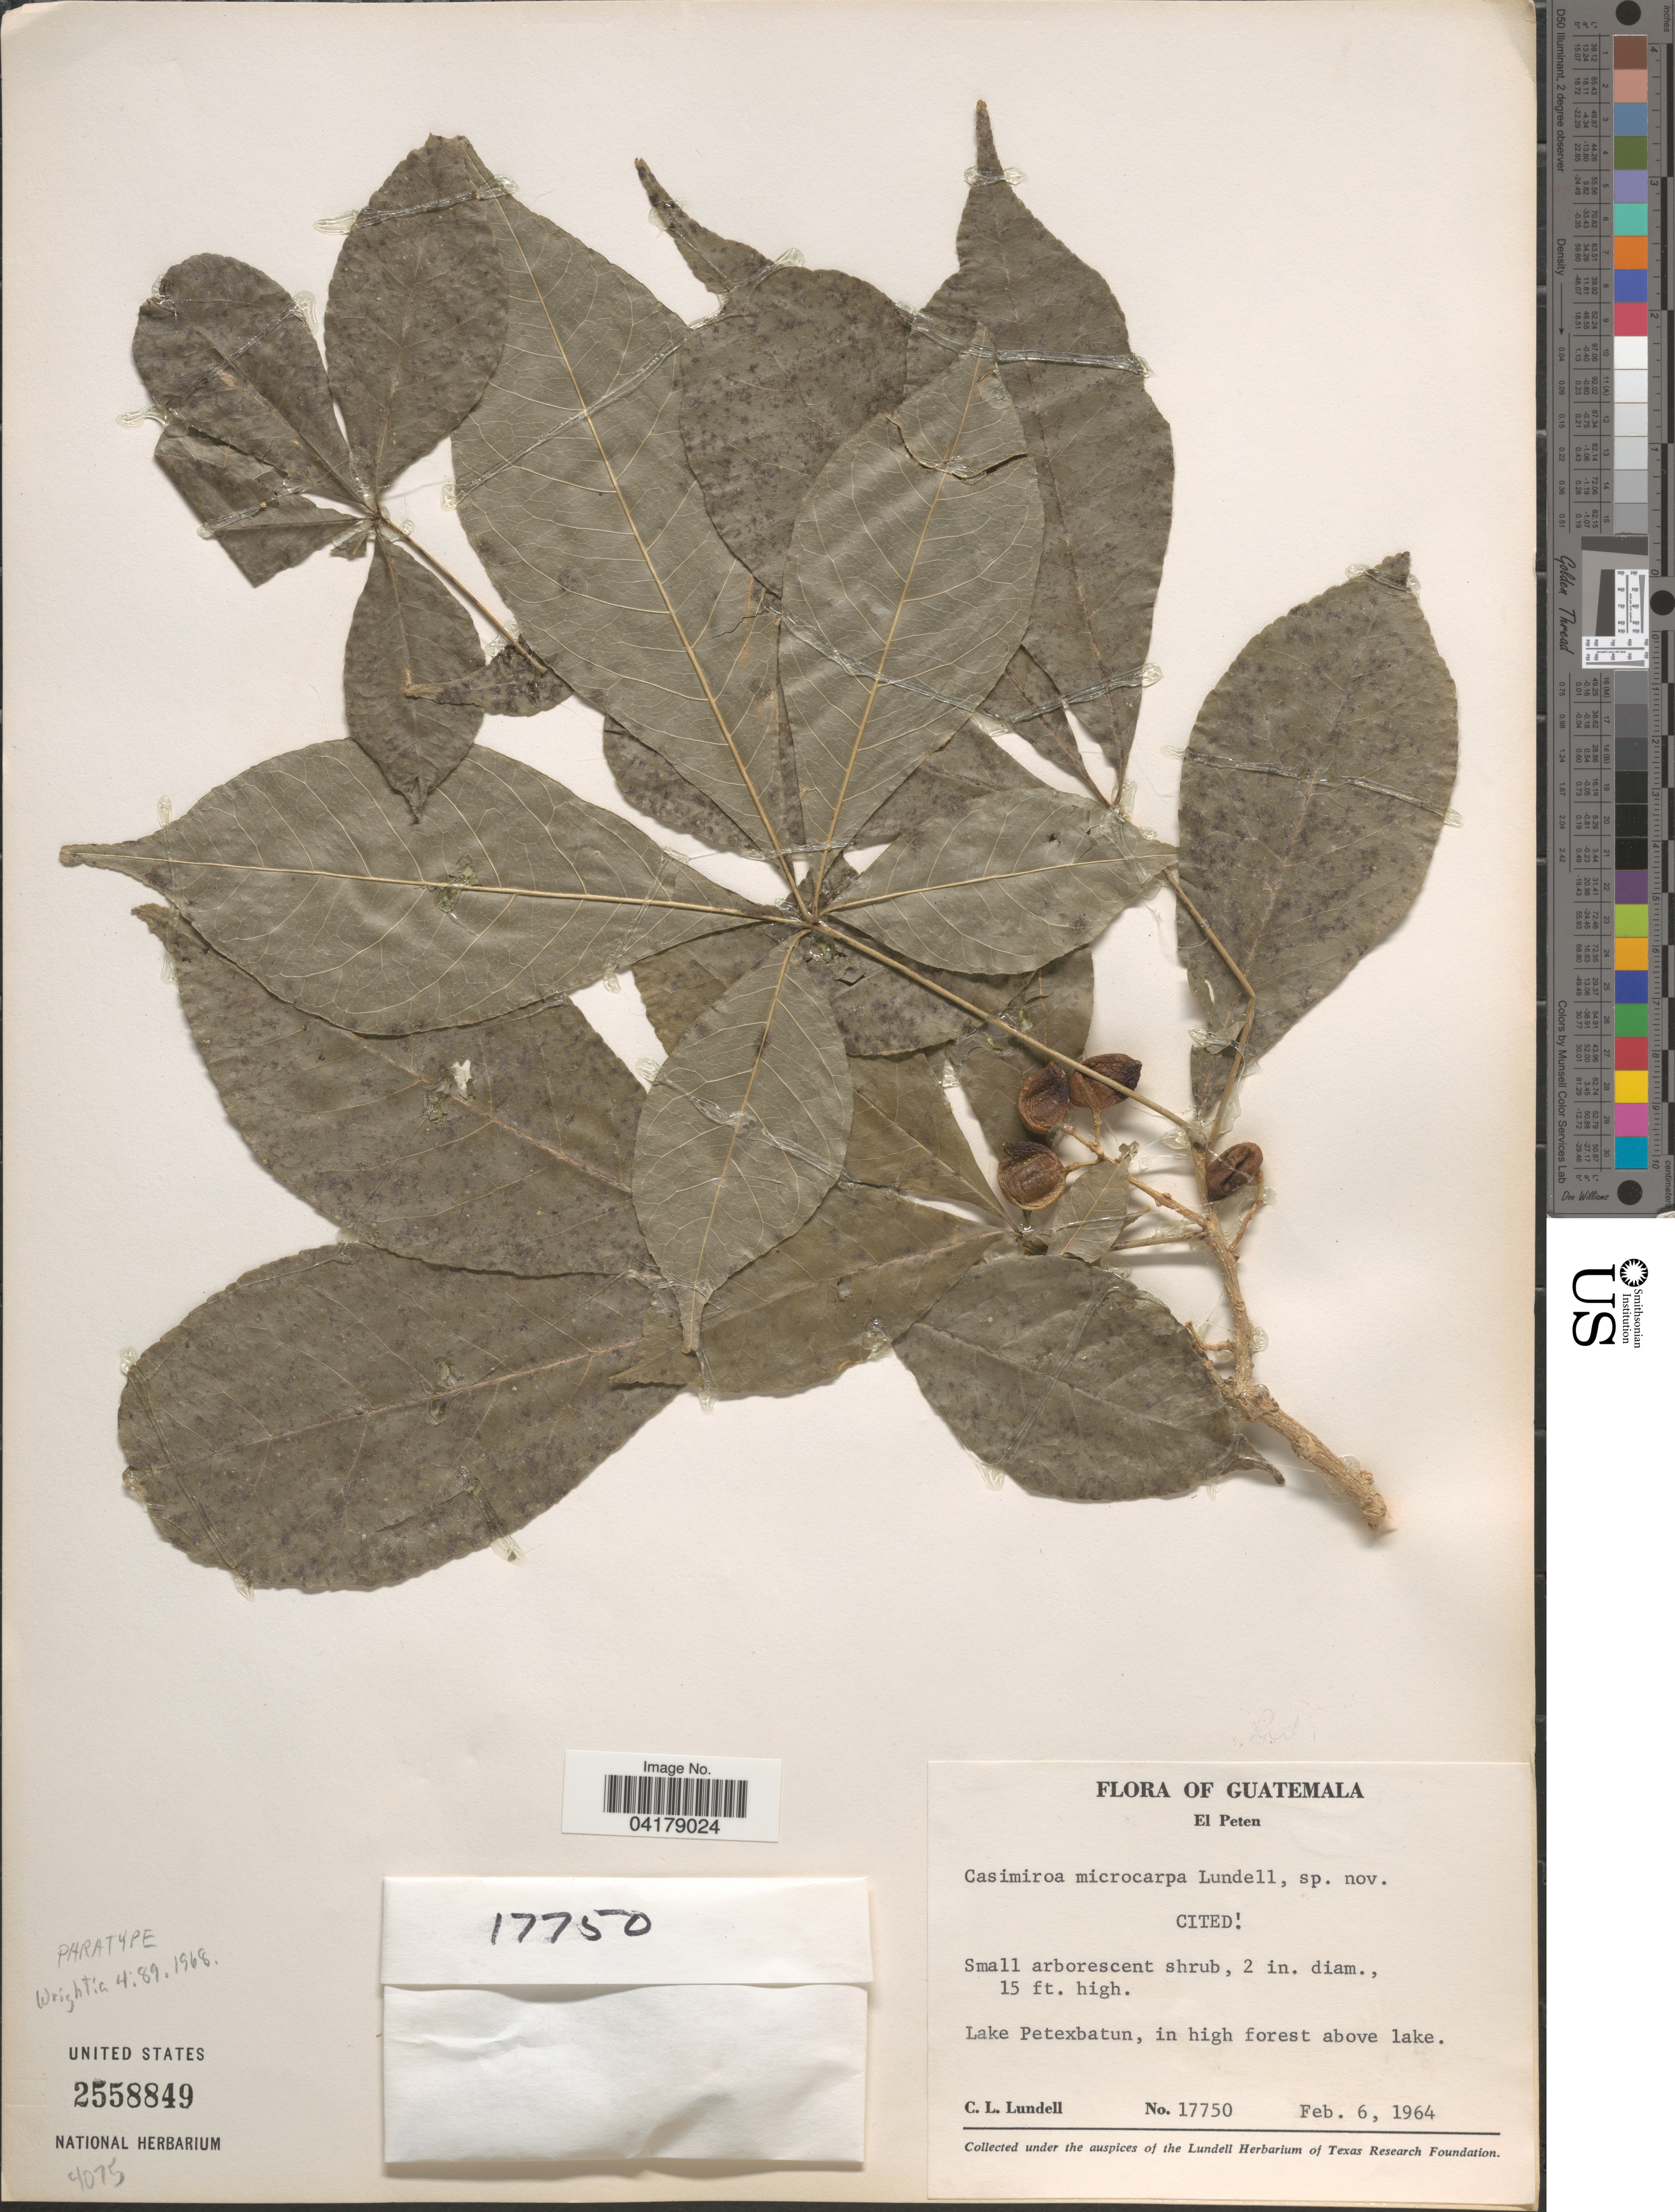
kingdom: Plantae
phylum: Tracheophyta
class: Magnoliopsida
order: Sapindales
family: Rutaceae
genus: Casimiroa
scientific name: Casimiroa microcarpa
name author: Lundell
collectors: C. L. Lundell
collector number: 17750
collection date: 1964-02-06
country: Guatemala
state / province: El Peten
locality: Lake Petexbatun, in high forest above lake.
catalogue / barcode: US 2558849